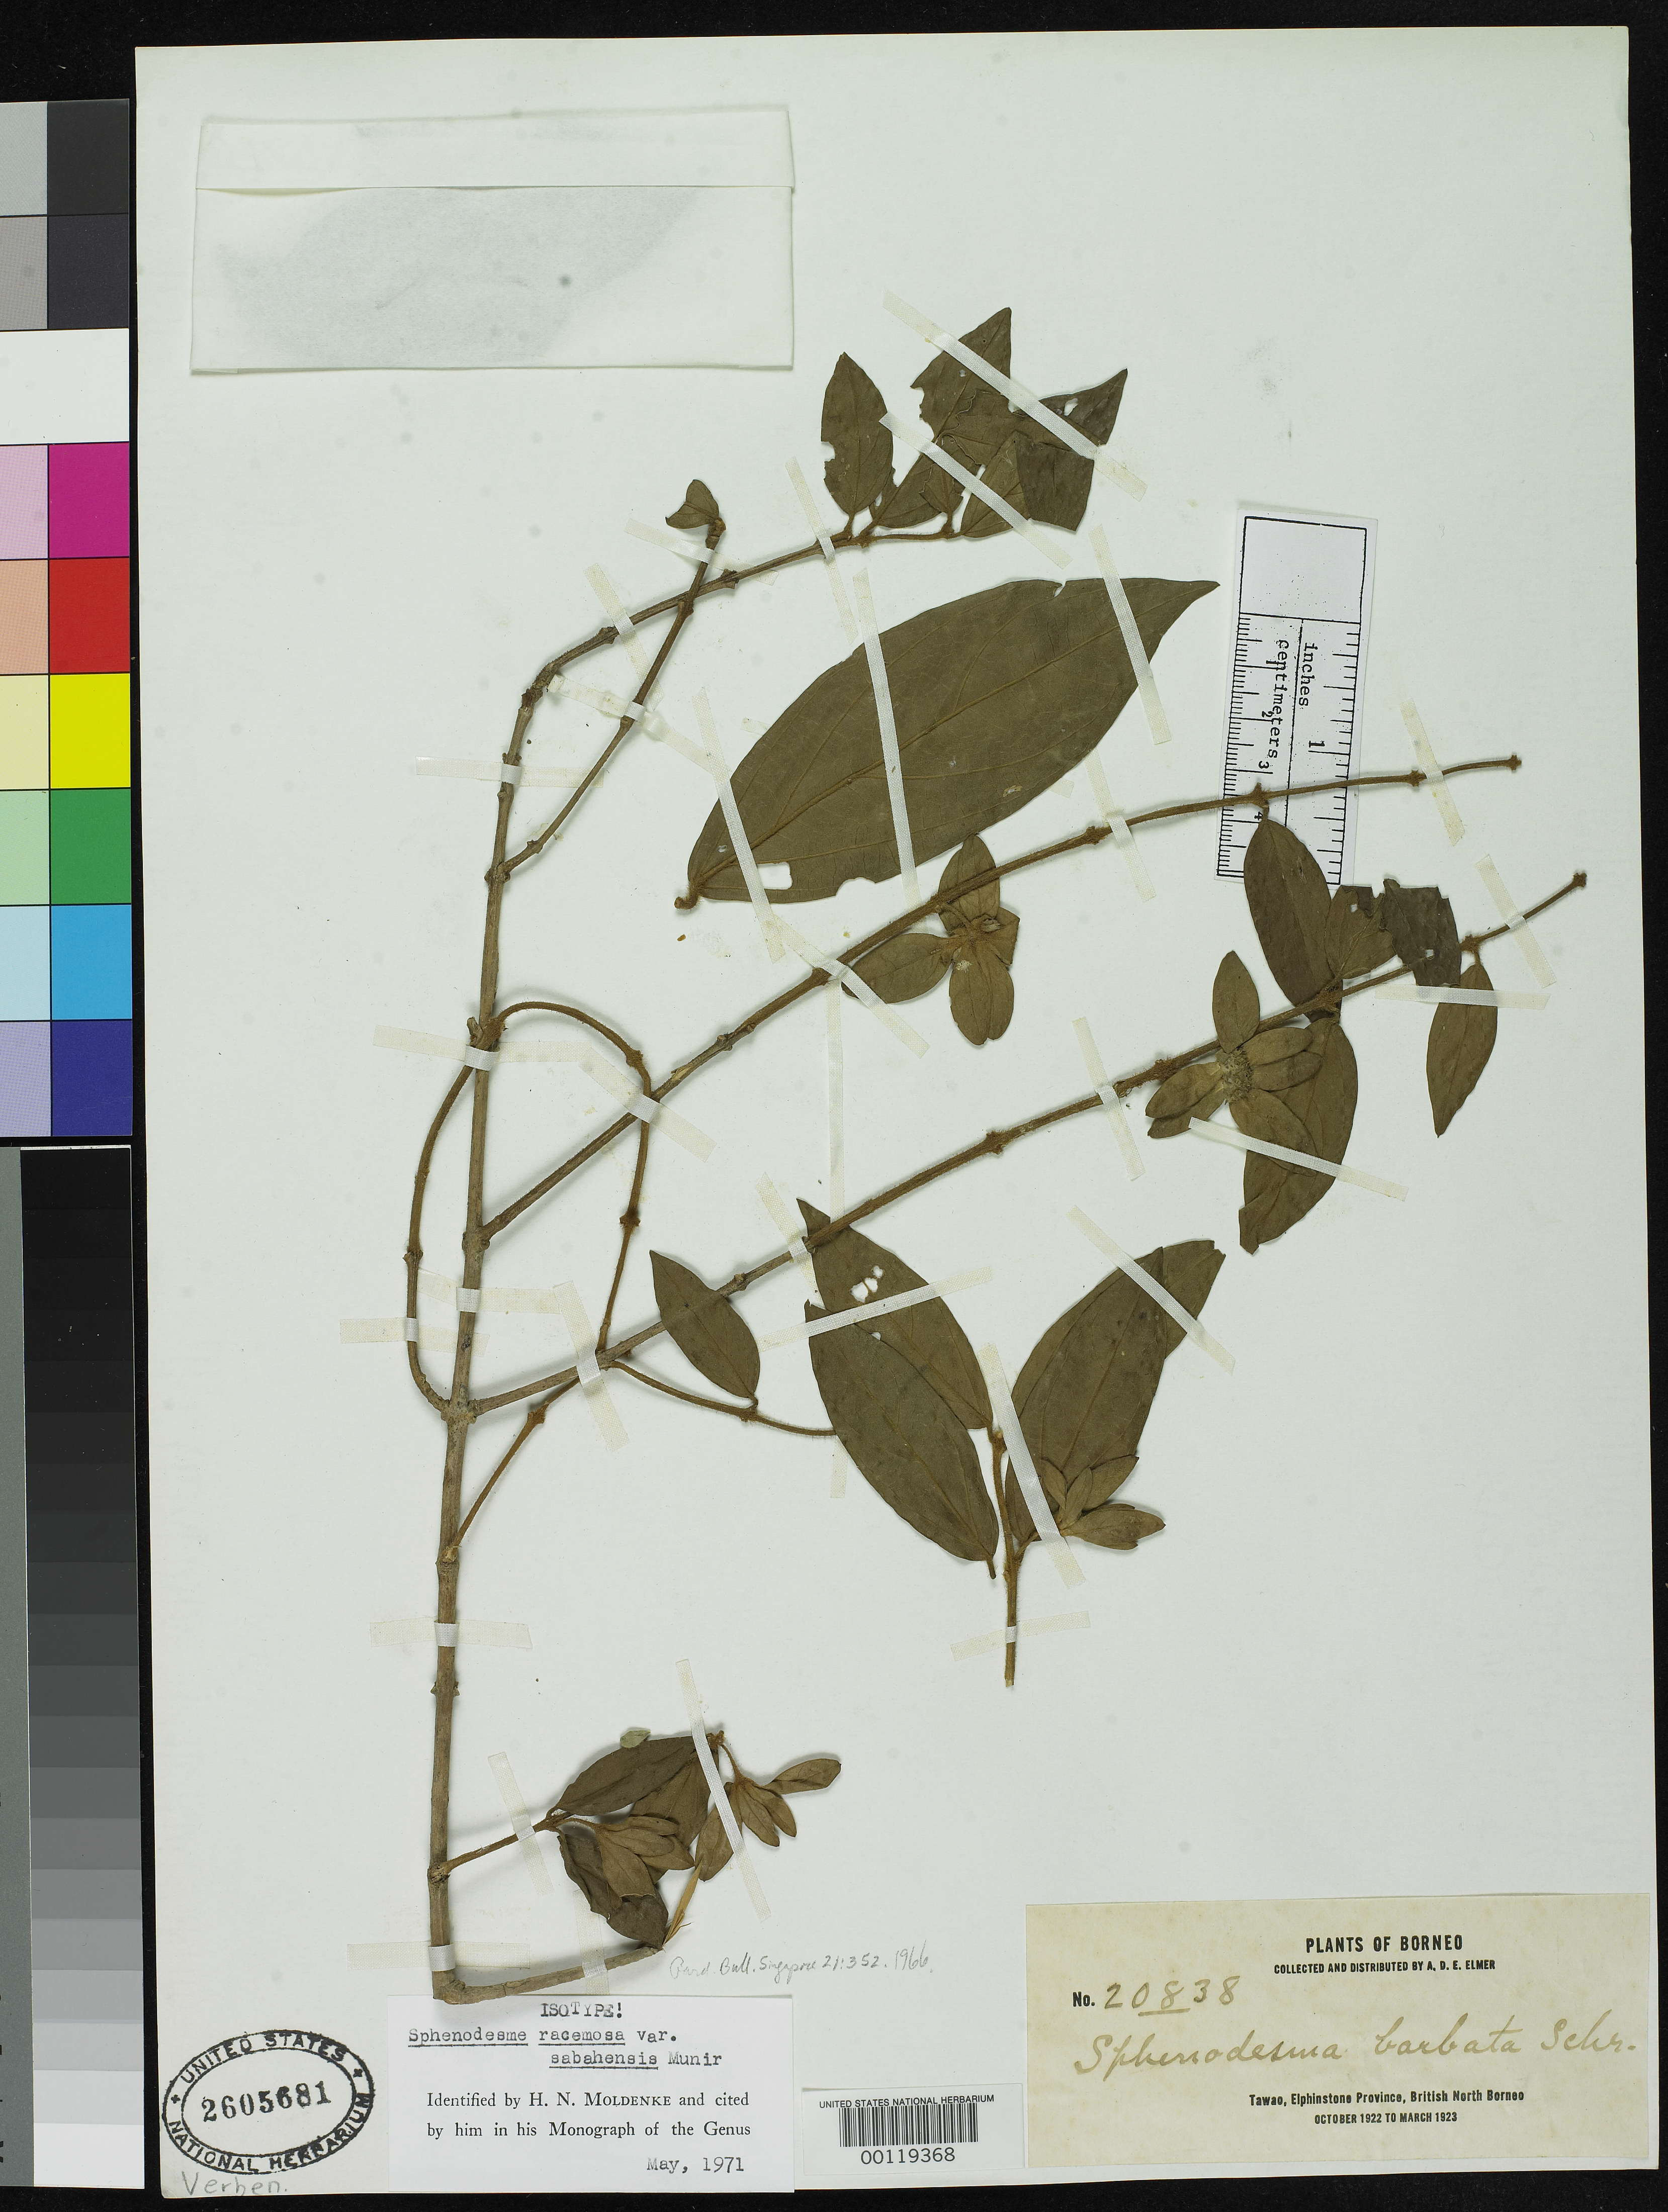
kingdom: Plantae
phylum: Tracheophyta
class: Magnoliopsida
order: Lamiales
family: Lamiaceae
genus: Sphenodesme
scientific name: Sphenodesme racemosa var. sabahensis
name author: Munir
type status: Isotype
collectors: A. D. E. Elmer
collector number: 20838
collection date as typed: Oct 1922 to -- Mar 1923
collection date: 1922-10/1923-03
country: Malaysia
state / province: Sabah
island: Borneo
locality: Tawao.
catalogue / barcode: US 2605681